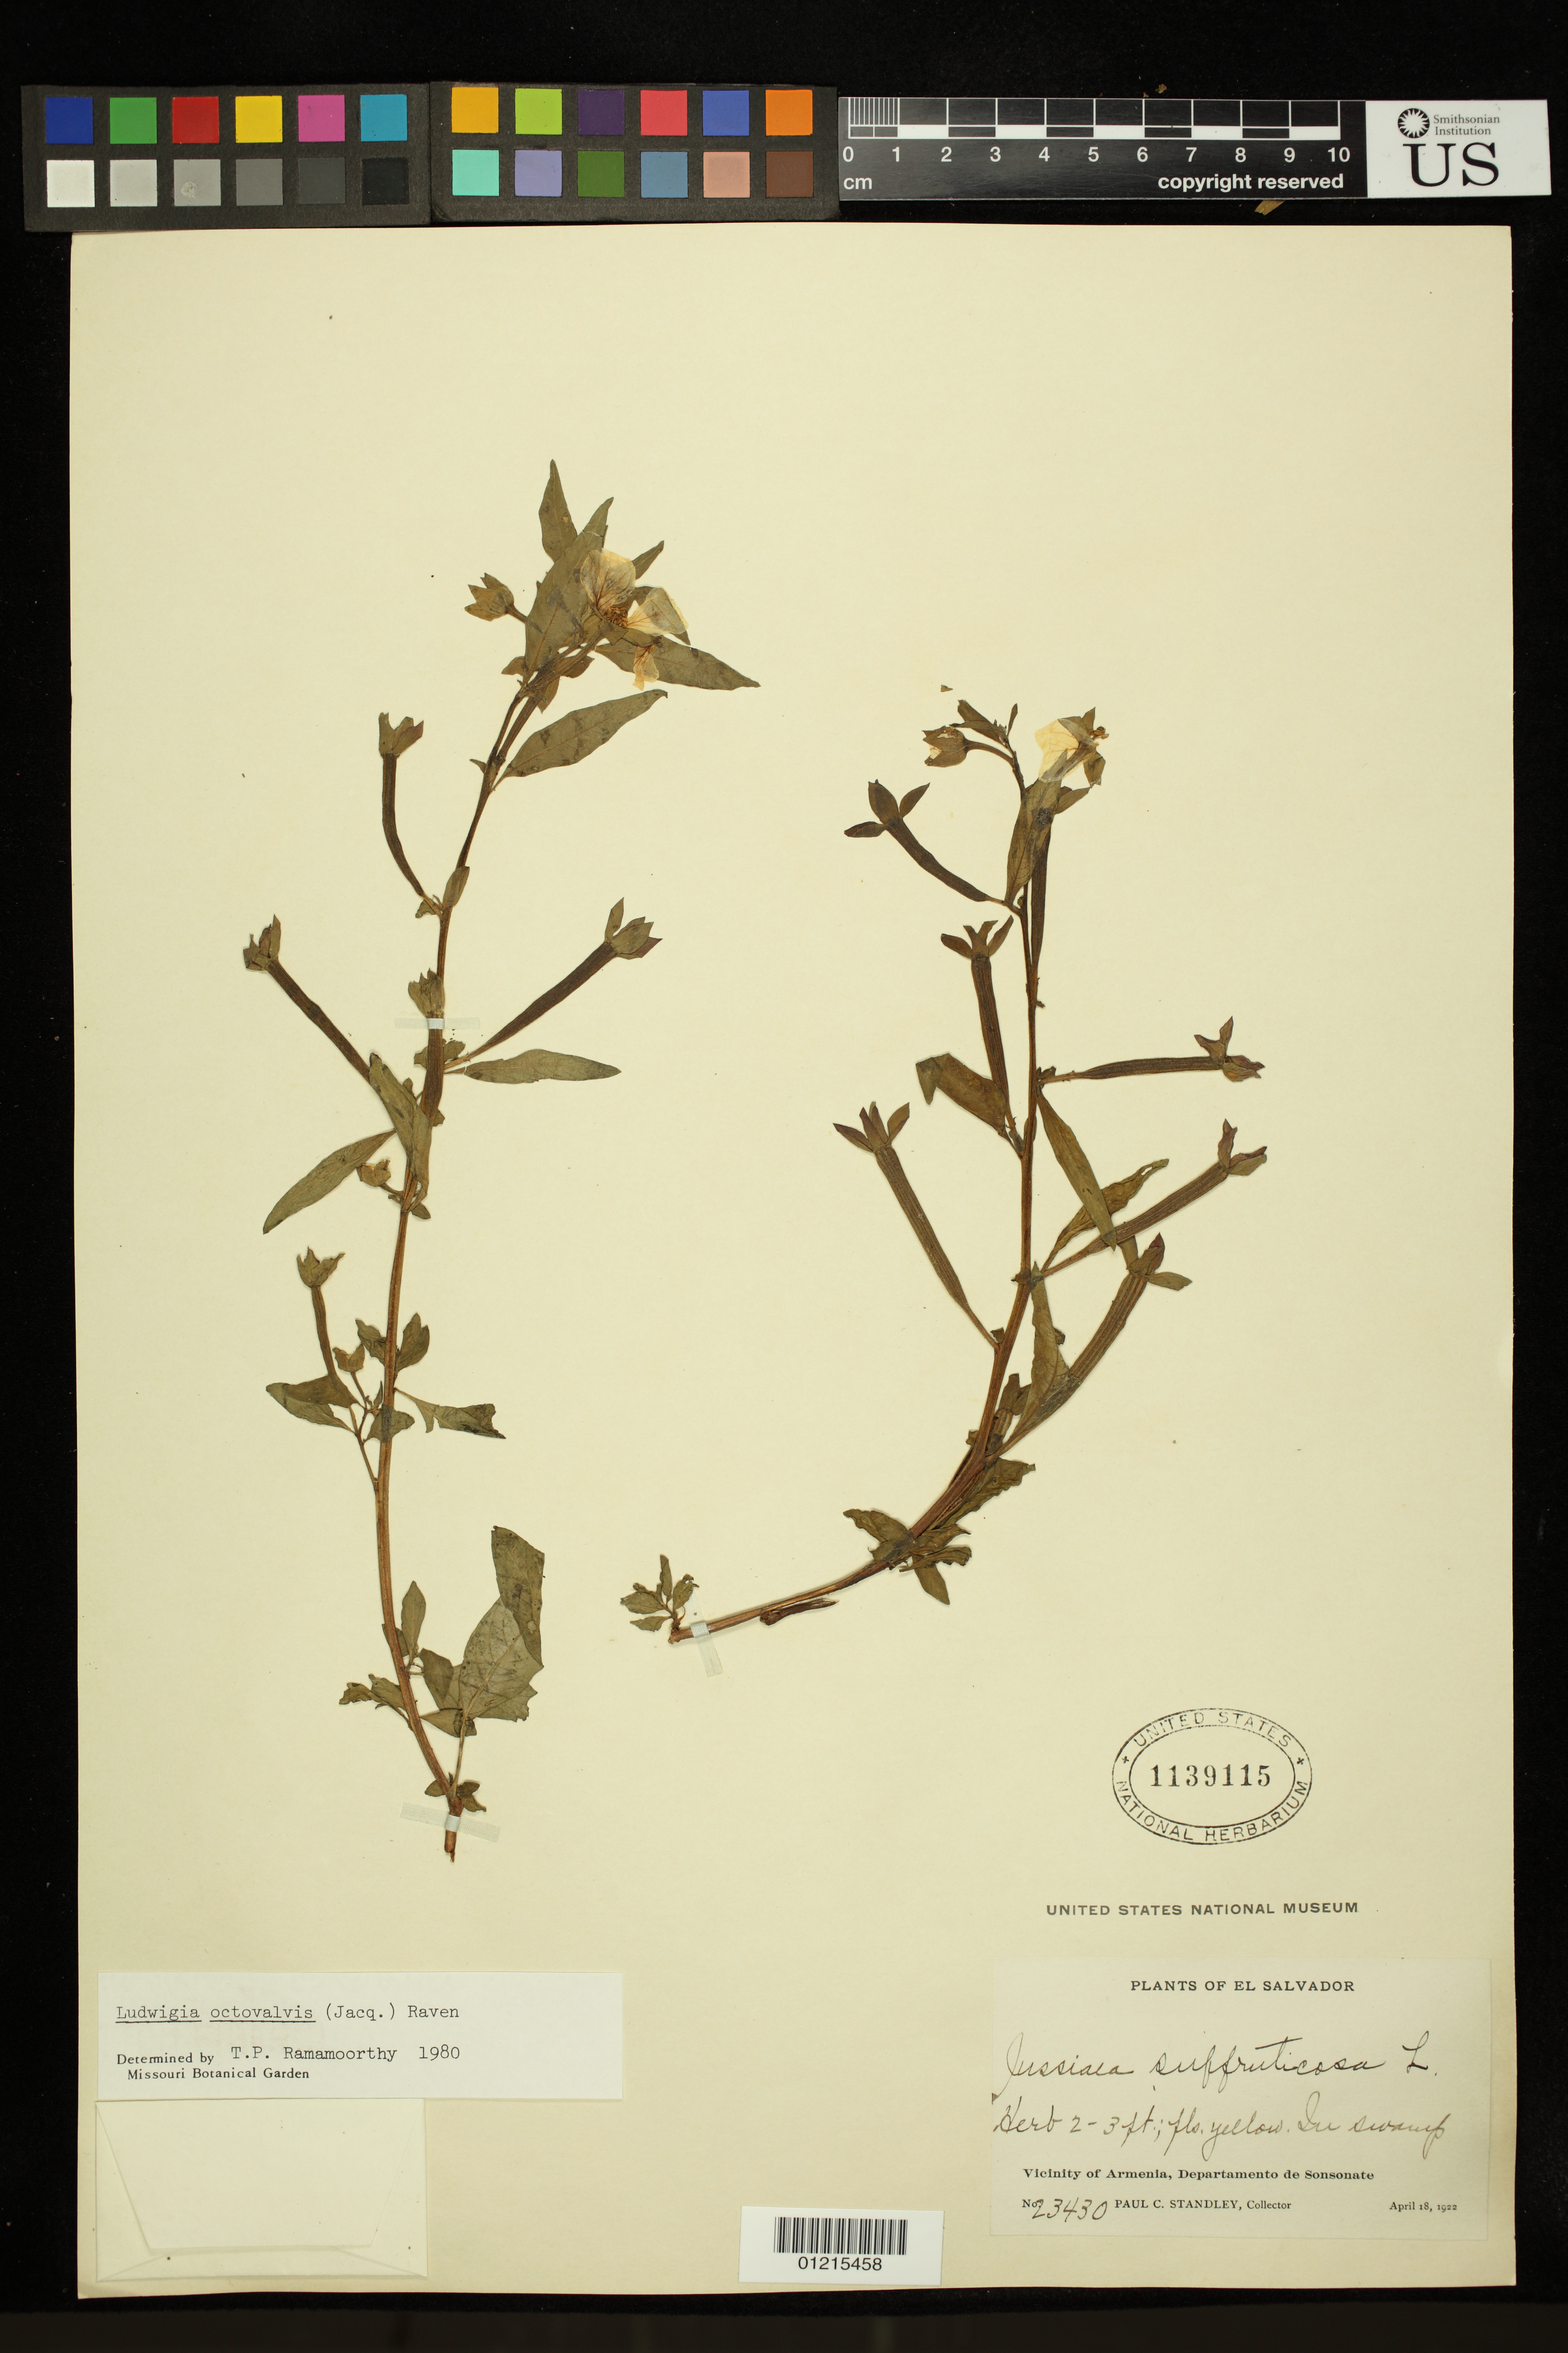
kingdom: Plantae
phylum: Tracheophyta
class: Magnoliopsida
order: Myrtales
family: Onagraceae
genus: Ludwigia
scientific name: Ludwigia octovalvis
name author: (Jacq.) P.H. Raven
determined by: Ramamoorthy, T. P.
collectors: P. C. Standley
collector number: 23430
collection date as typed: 18 Apr 1922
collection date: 1922-04-18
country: El Salvador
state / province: Sonsonate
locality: Vicinity of Armenia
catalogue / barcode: US 1139115